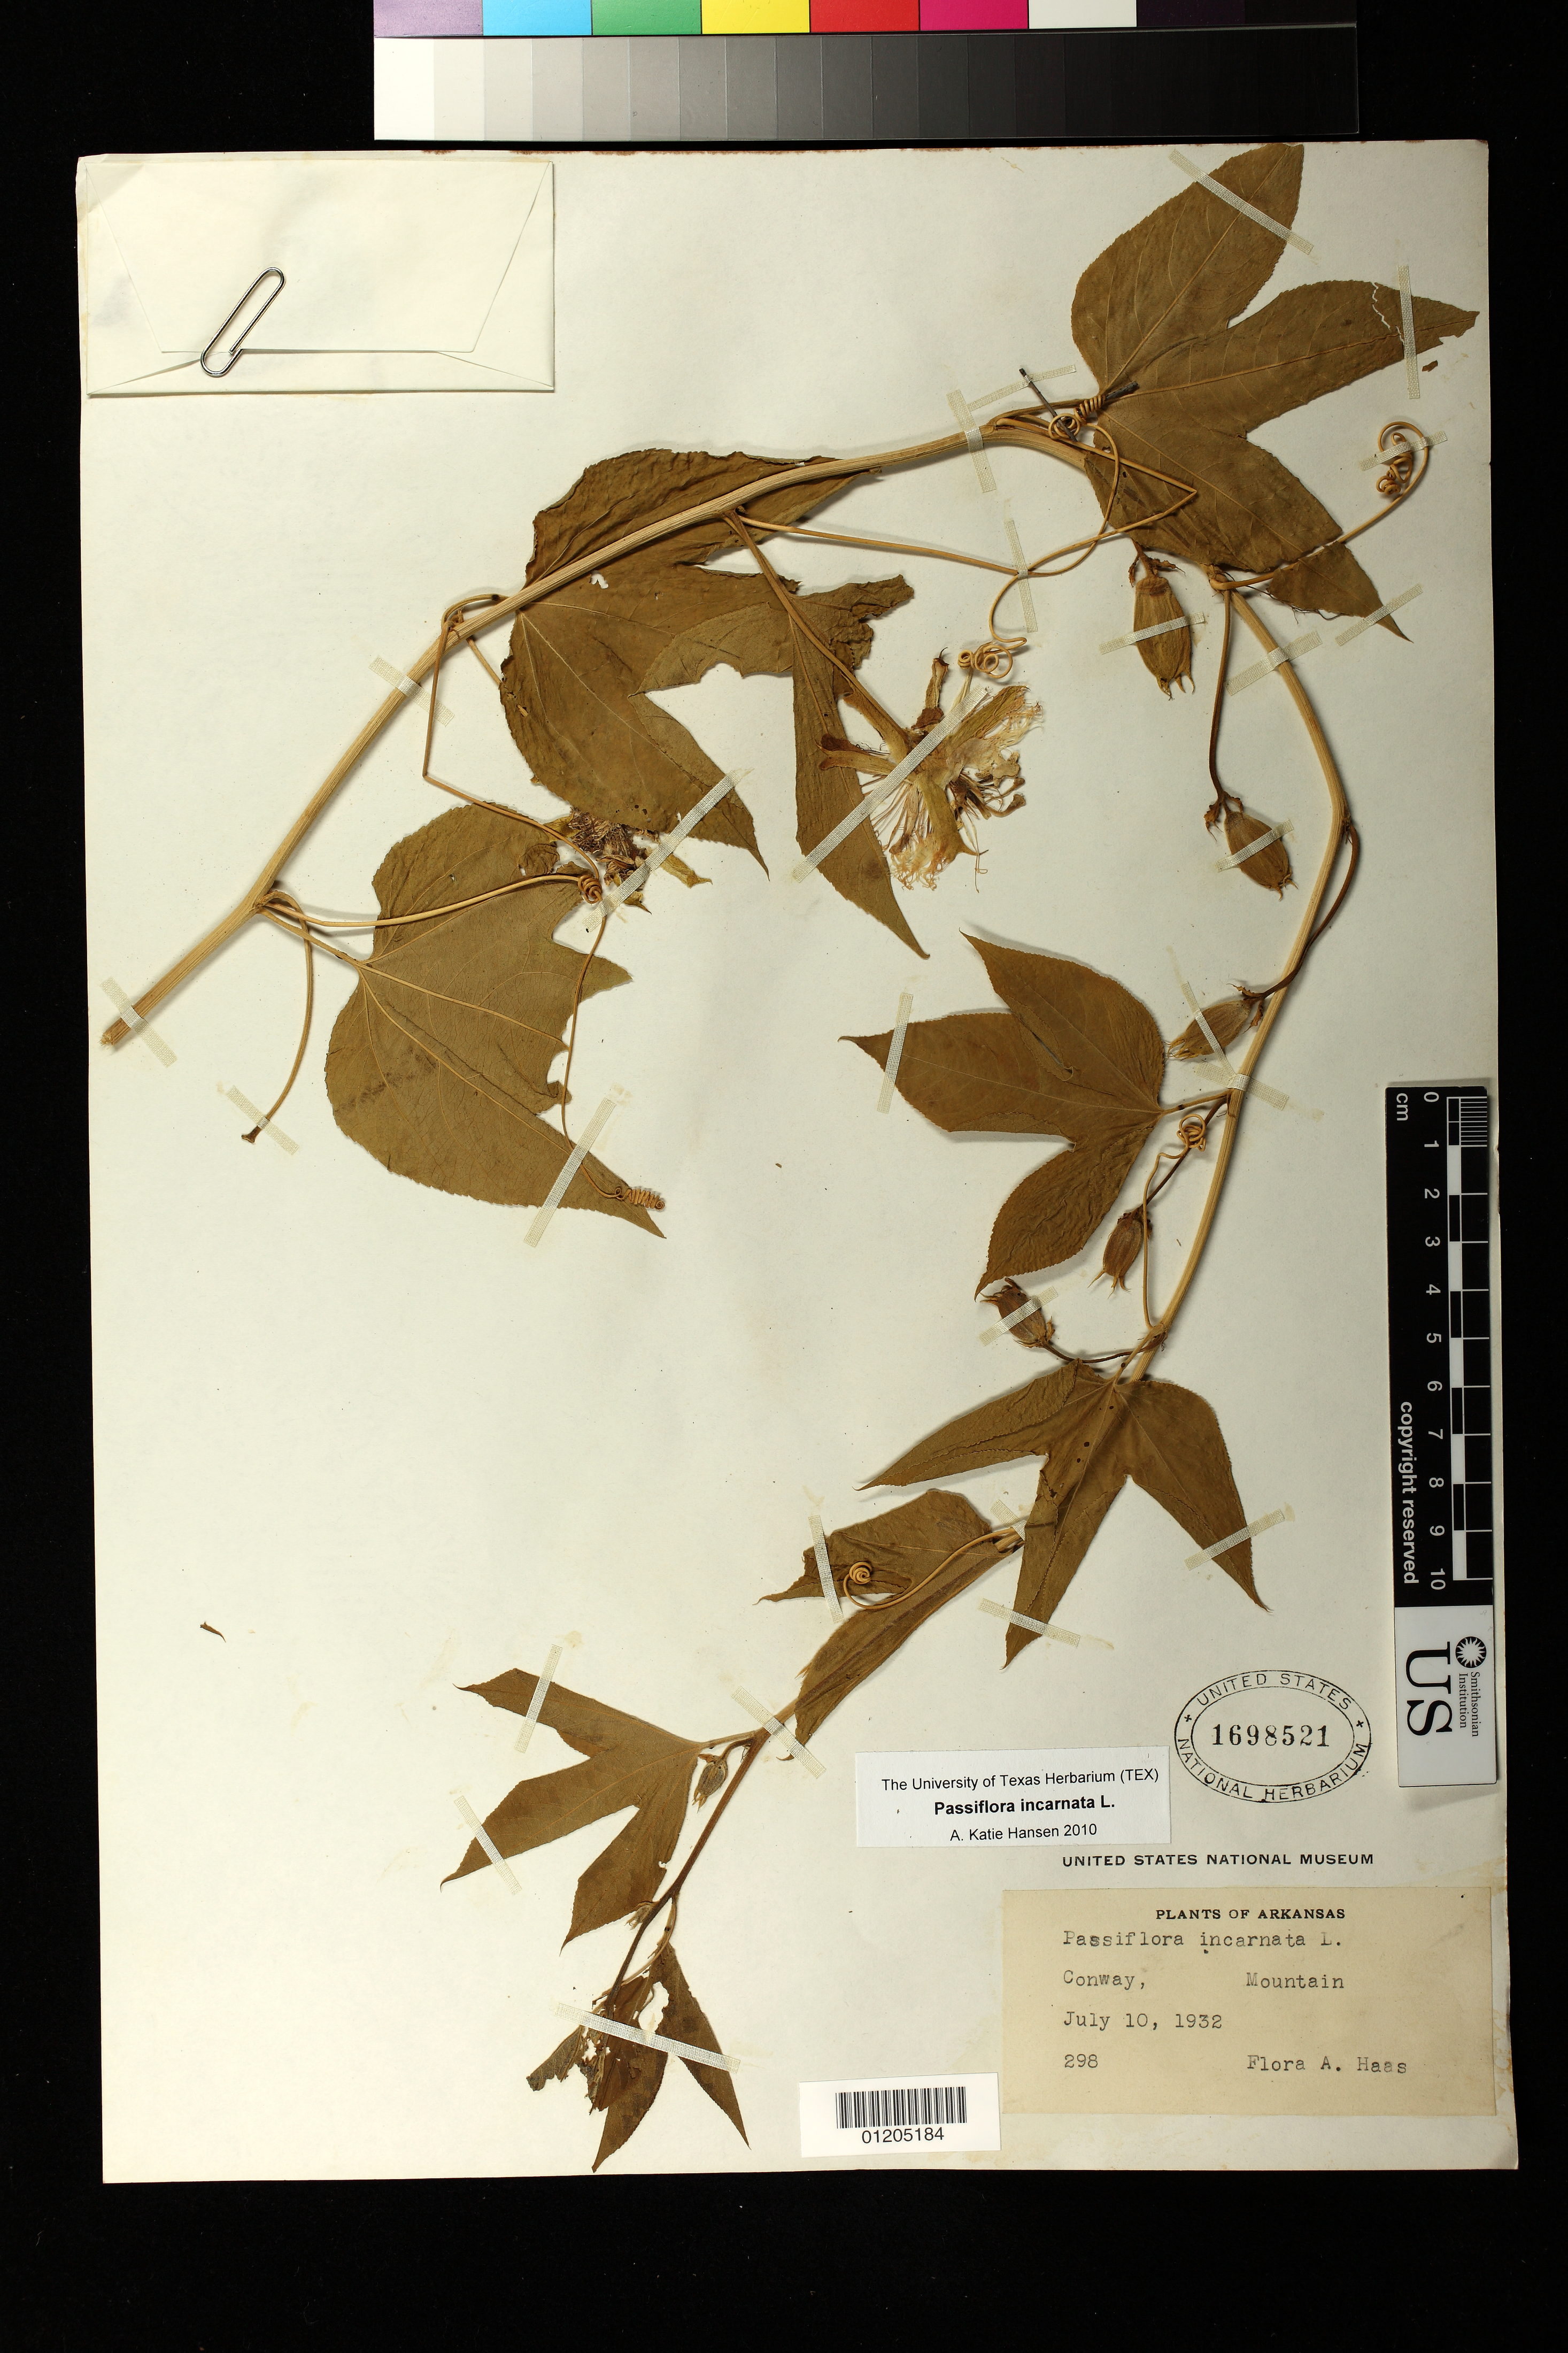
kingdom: Plantae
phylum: Tracheophyta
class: Magnoliopsida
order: Malpighiales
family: Passifloraceae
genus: Passiflora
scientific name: Passiflora incarnata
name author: L.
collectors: F. A. Haas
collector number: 298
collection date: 1932-07-10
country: United States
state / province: Kentucky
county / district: Conway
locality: Conway, Mountain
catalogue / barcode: US 1698521